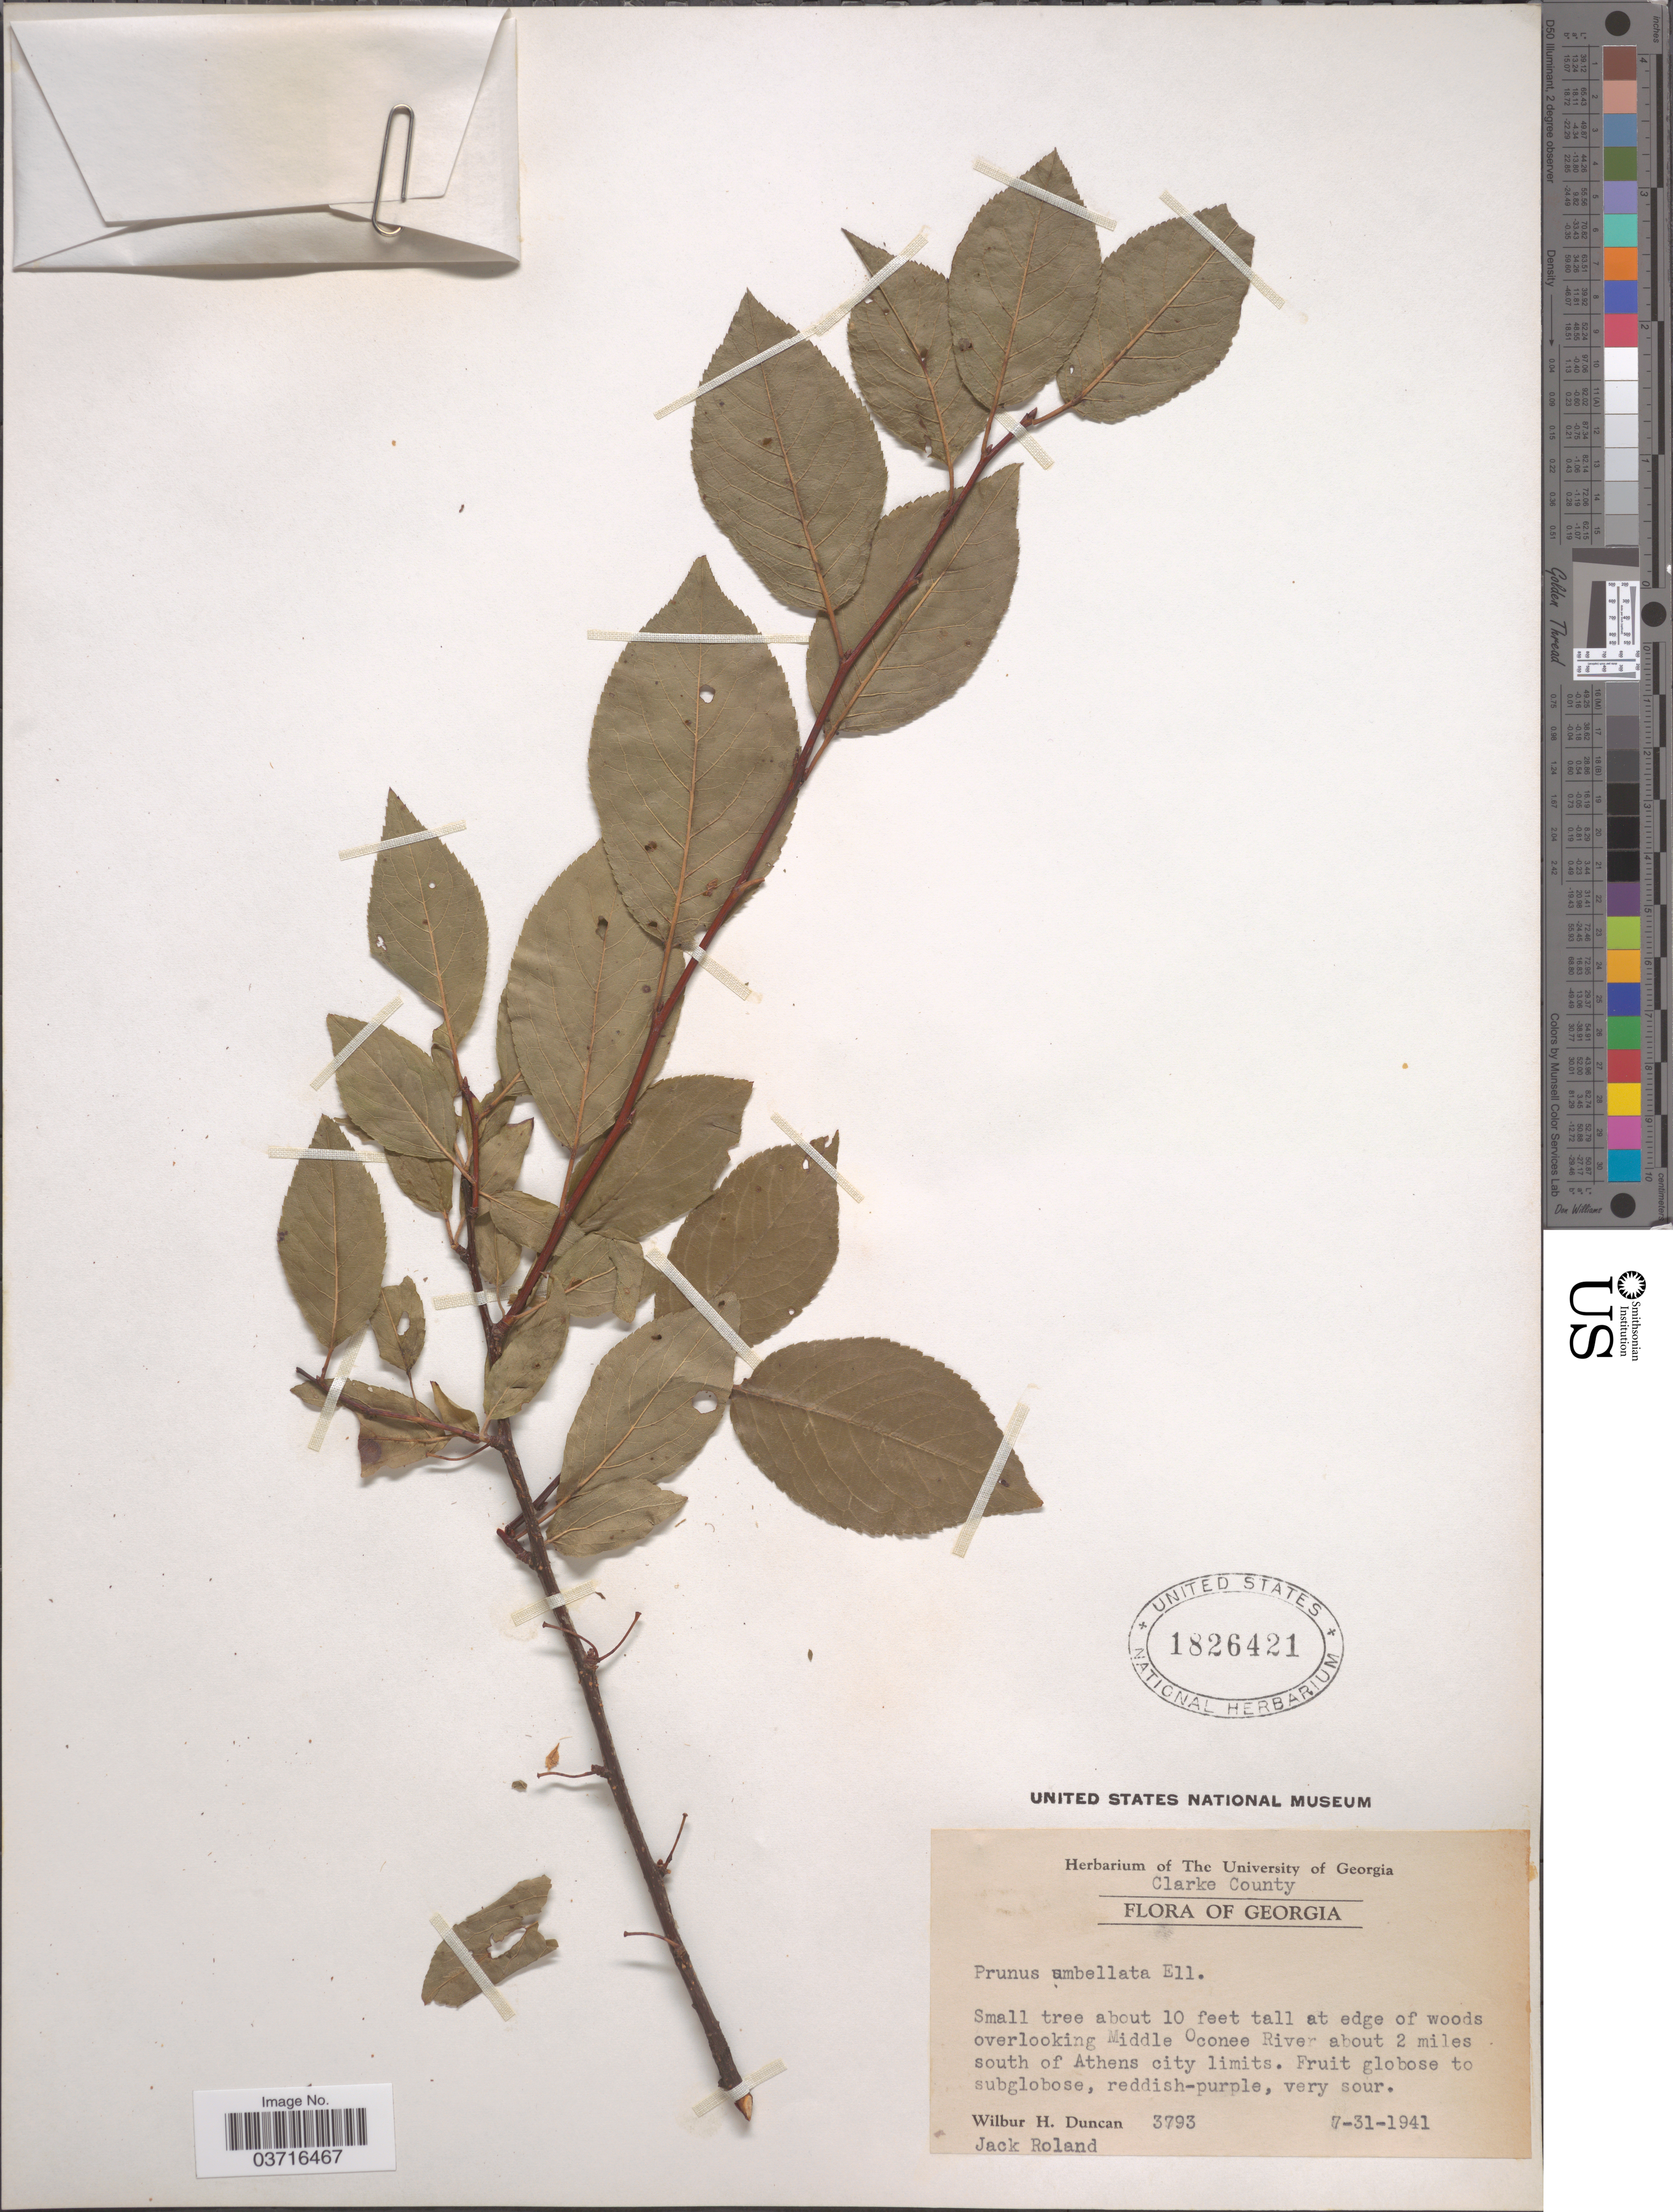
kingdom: Plantae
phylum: Tracheophyta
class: Magnoliopsida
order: Rosales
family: Rosaceae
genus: Prunus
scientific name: Prunus umbellata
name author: Elliott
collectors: W. H. Duncan & J. Roland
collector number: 3793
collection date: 1941-07-31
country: United States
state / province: Georgia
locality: Clarke County. Overlooking Middle Oconee River about 2 miles south of Athens city limits.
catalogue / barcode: US 1826421